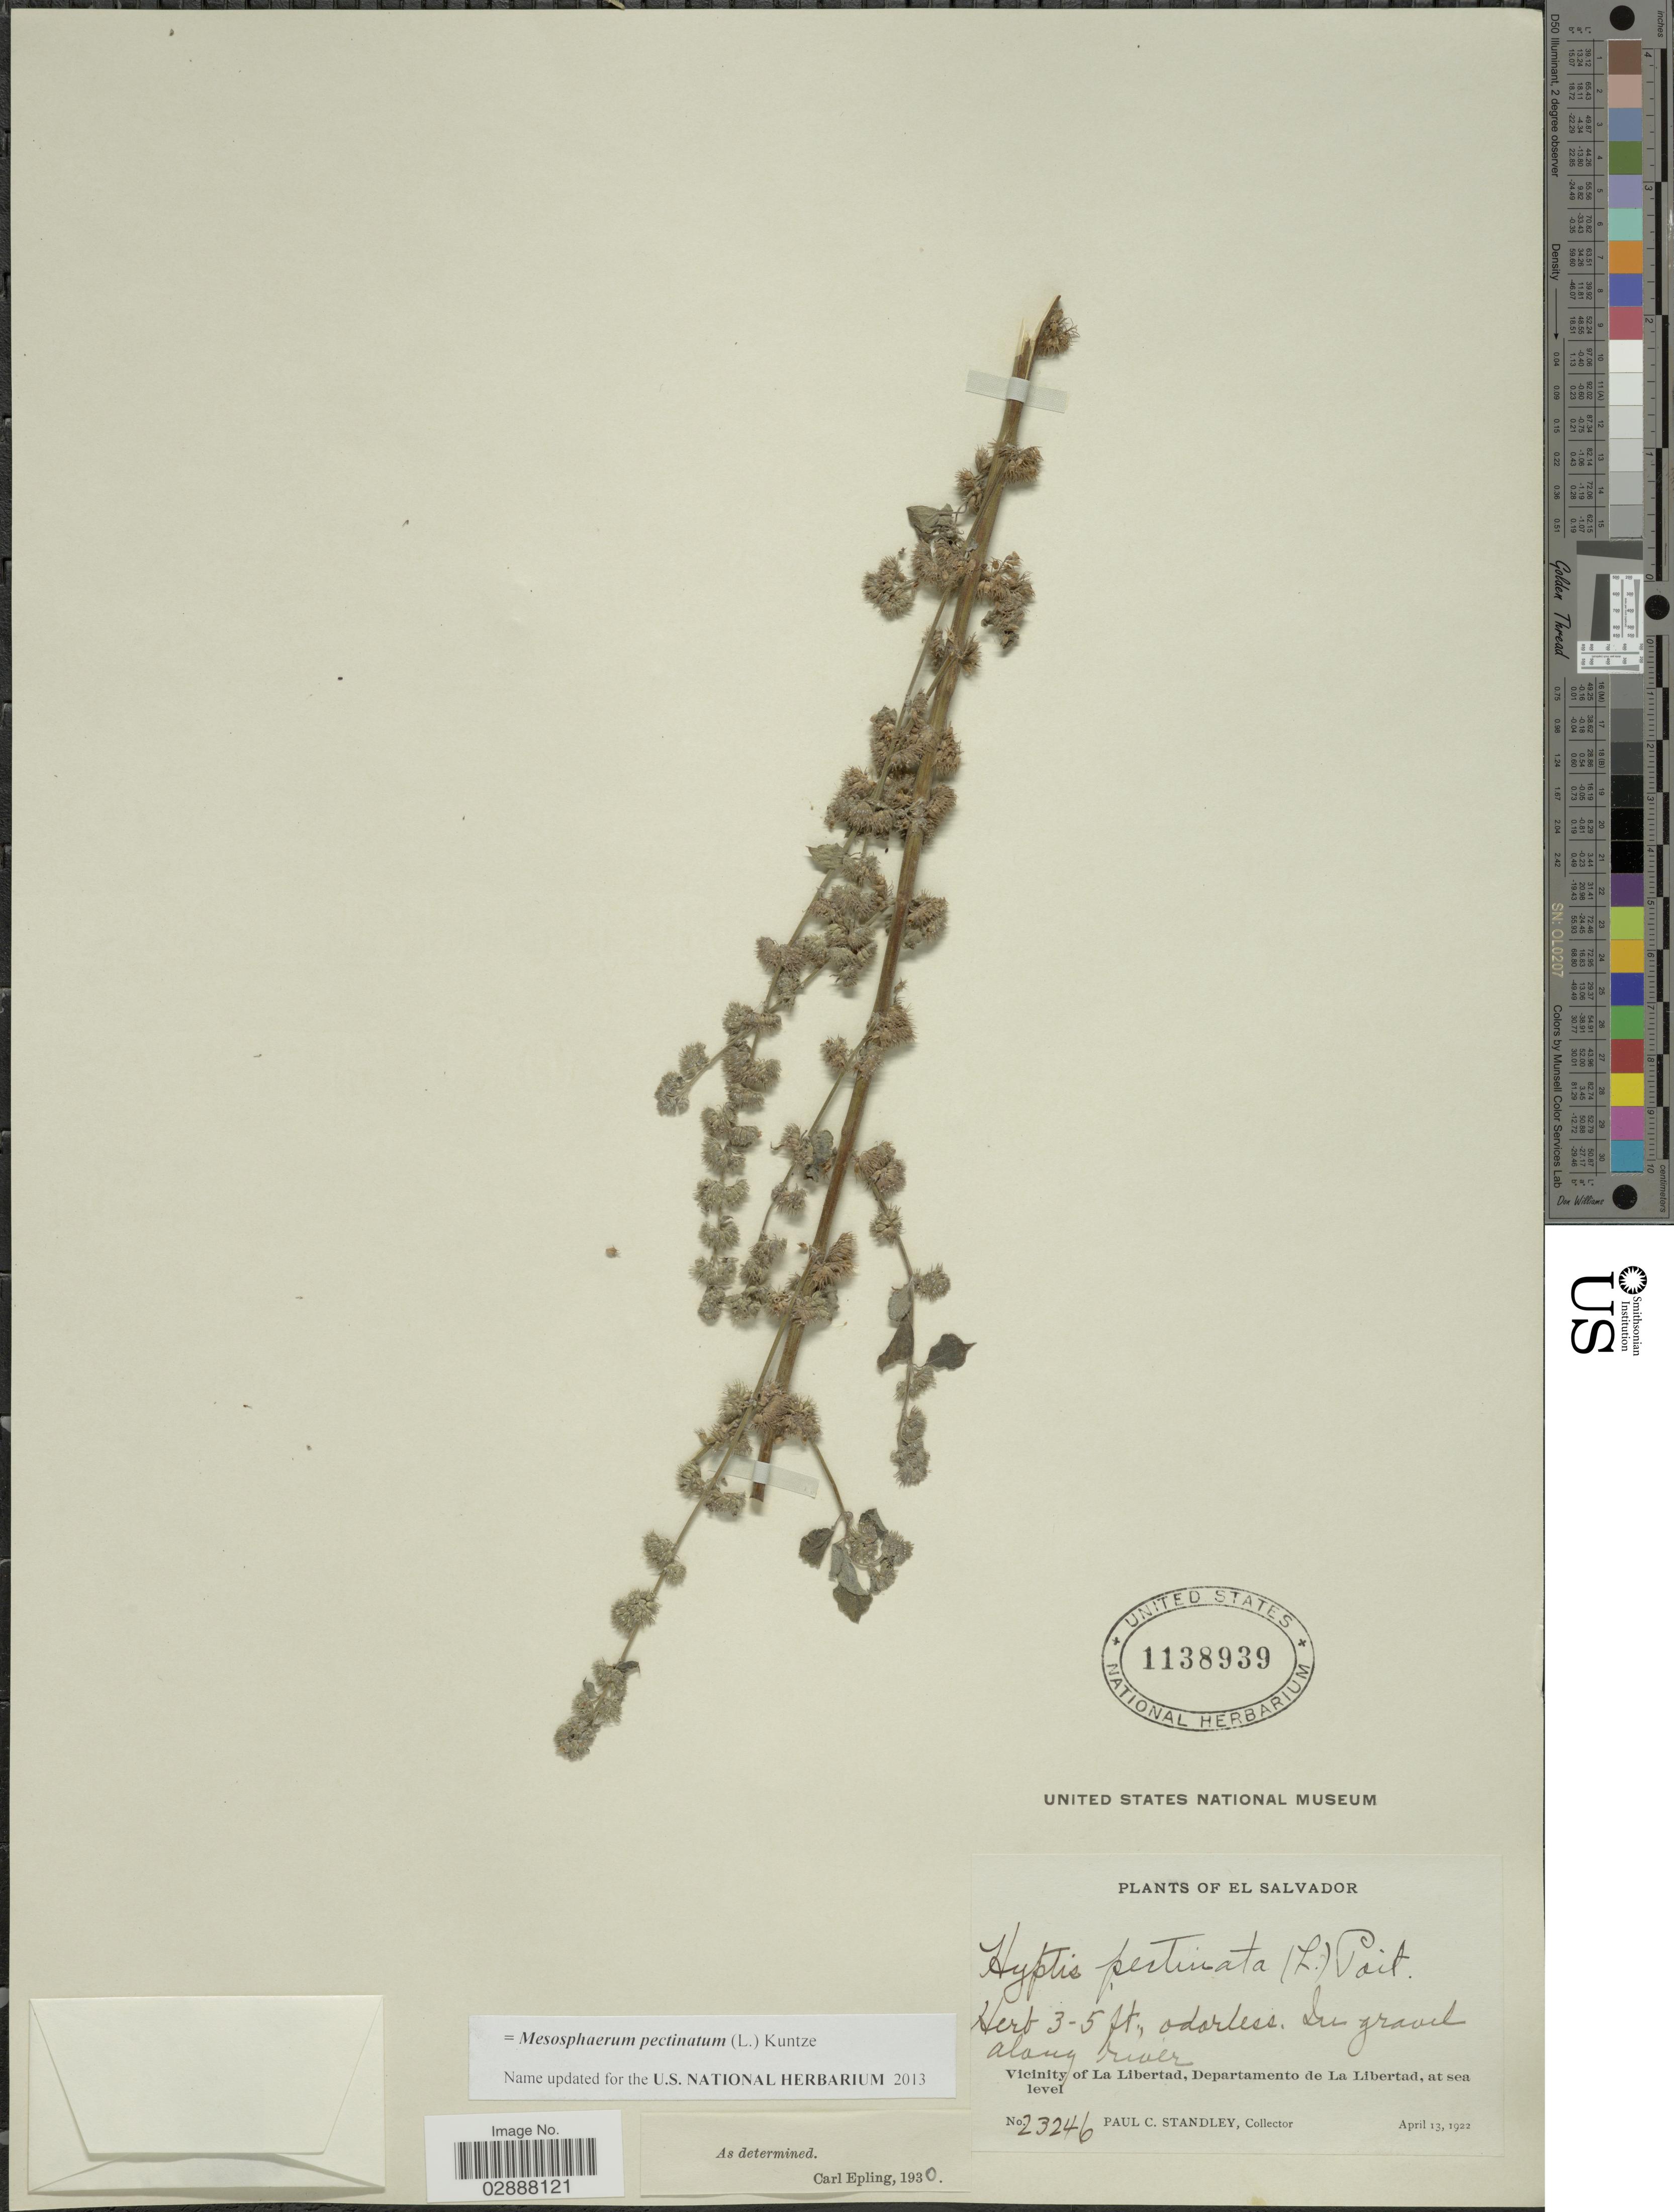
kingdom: Plantae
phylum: Tracheophyta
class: Magnoliopsida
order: Lamiales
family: Lamiaceae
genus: Mesosphaerum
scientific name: Mesosphaerum pectinatum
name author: (L.) Kuntze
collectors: P. C. Standley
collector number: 23246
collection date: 1922-04-13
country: El Salvador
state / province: La Libertad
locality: Vicinity of La Libertad, Departamento de La Libertad.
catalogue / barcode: US 1138939